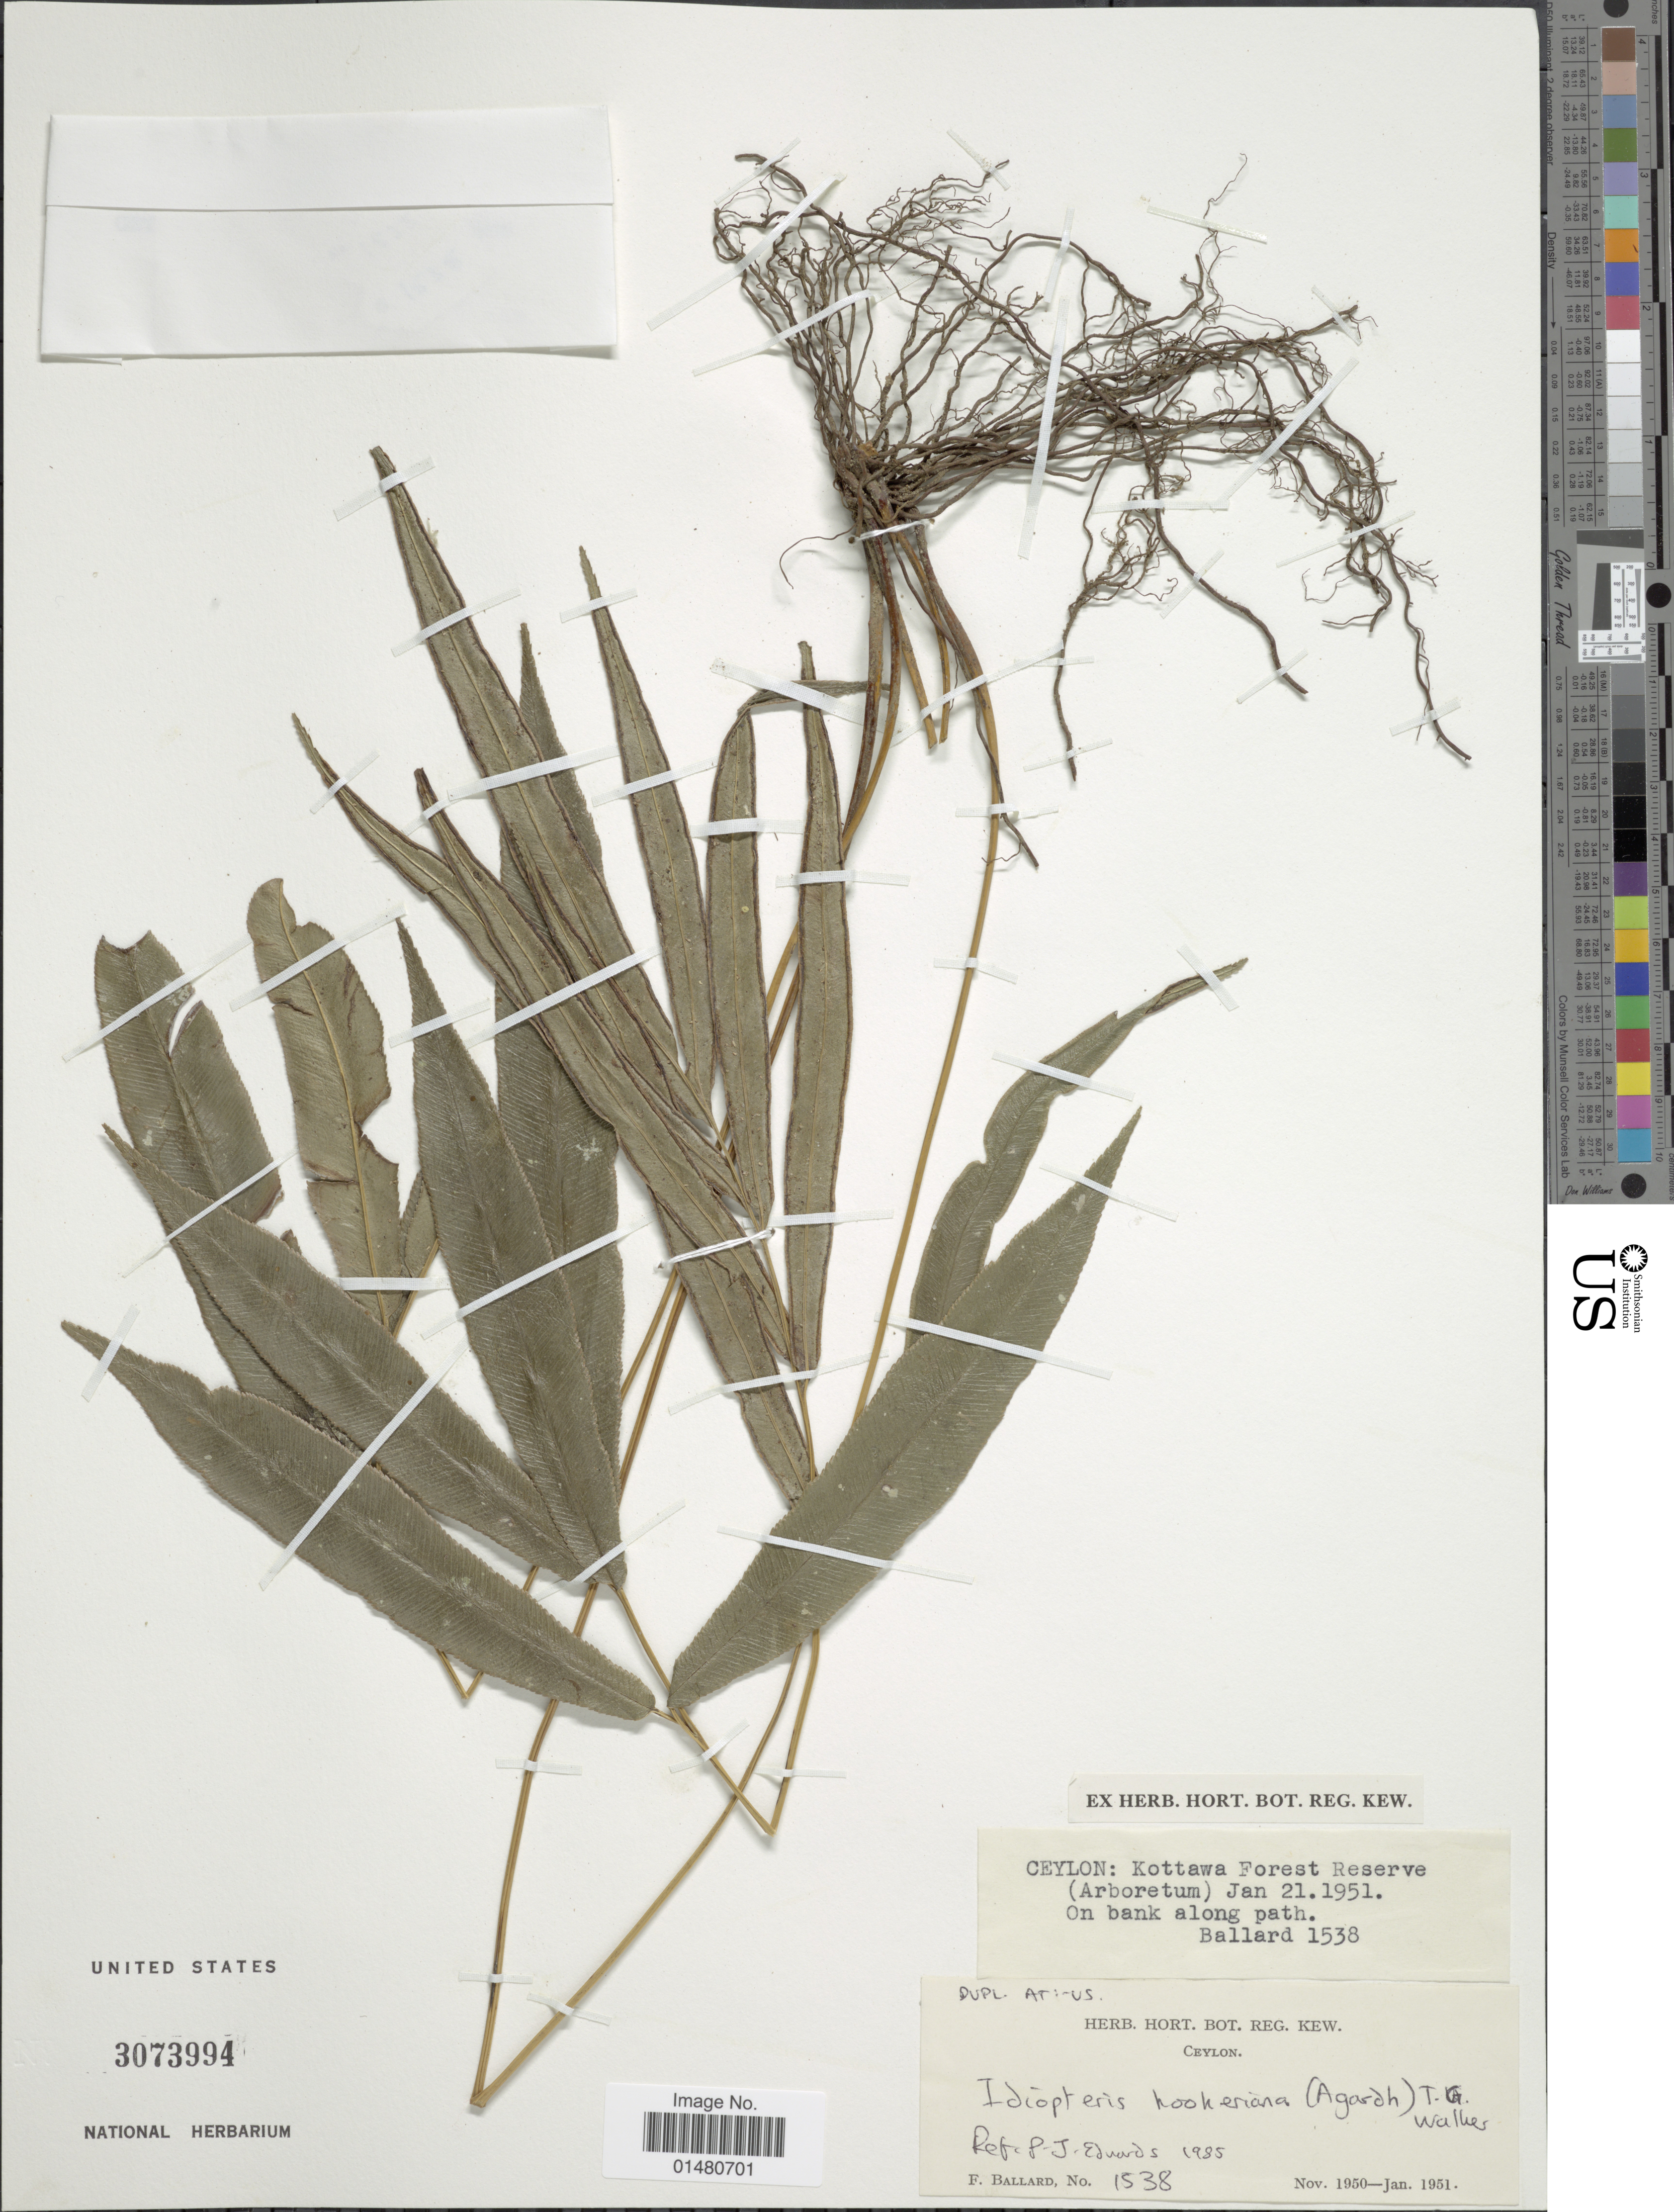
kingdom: Plantae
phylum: Tracheophyta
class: Polypodiopsida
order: Polypodiales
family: Pteridaceae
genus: Pteris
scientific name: Pteris hookeriana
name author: J. Agardh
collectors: F. Ballard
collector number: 1538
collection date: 1951-01-21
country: Sri Lanka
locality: Ceylon: Kottawa Forest Reserve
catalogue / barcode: US 3073994